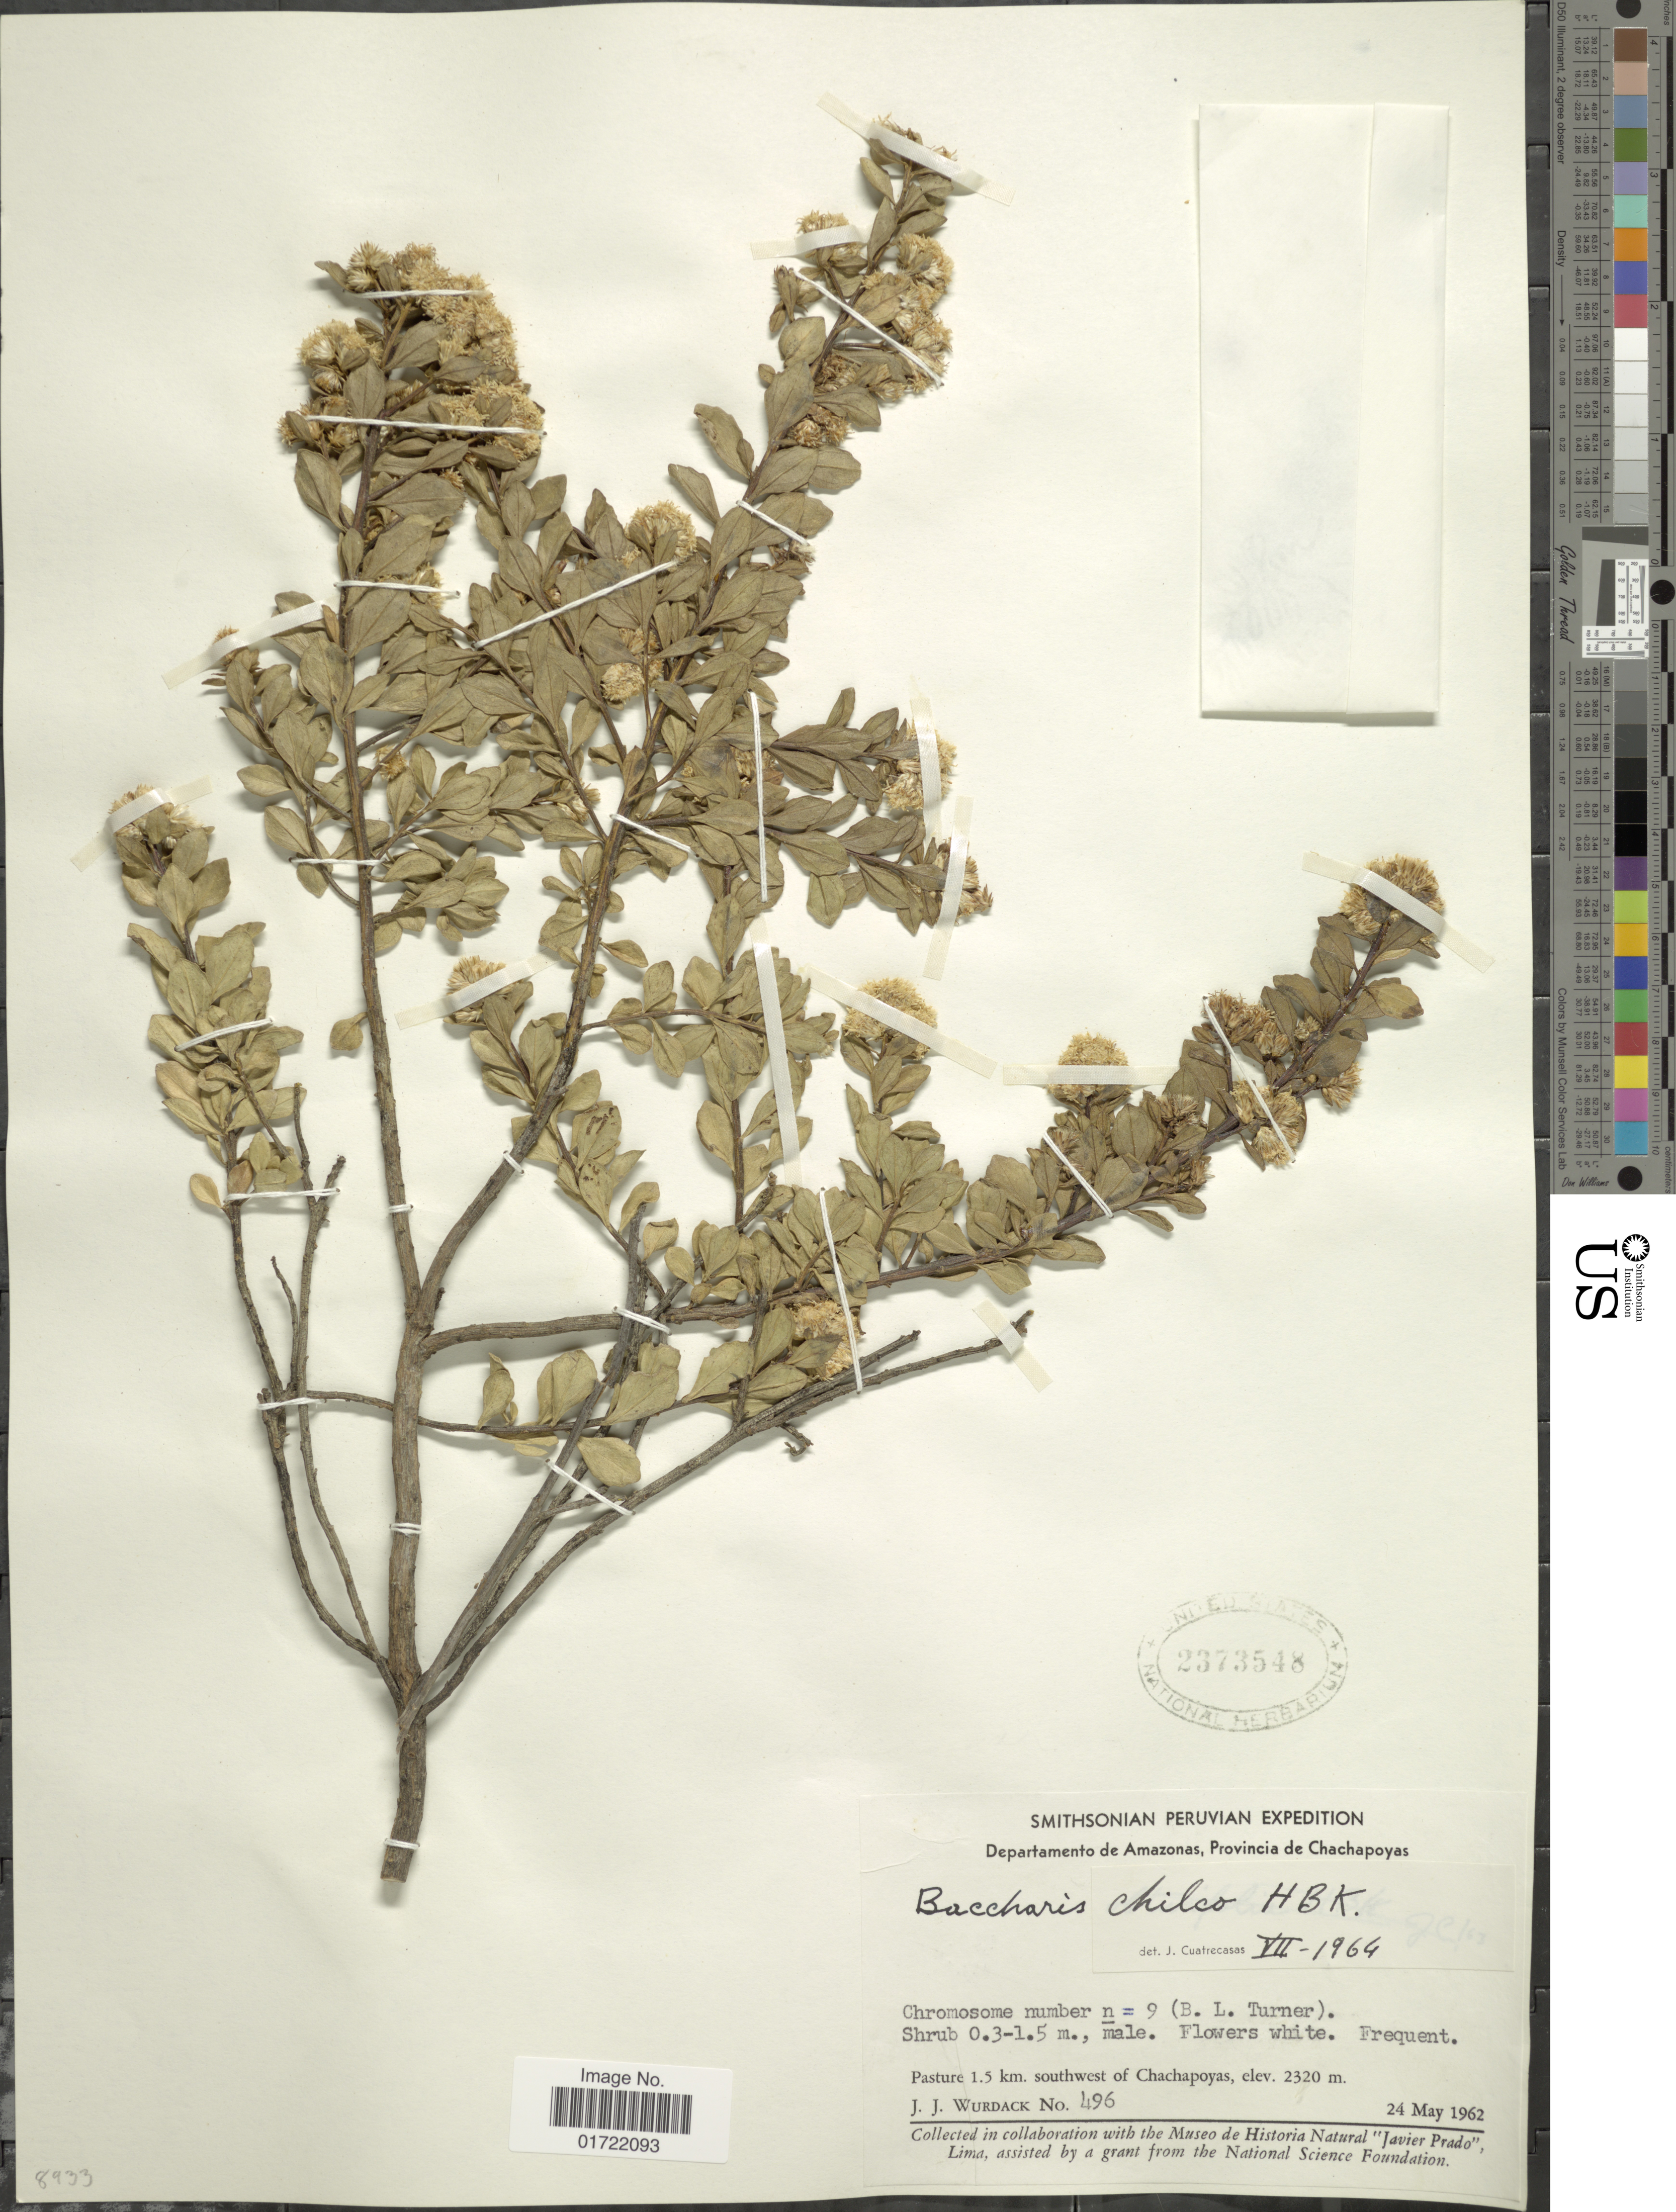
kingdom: Plantae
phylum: Tracheophyta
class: Magnoliopsida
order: Asterales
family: Asteraceae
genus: Baccharis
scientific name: Baccharis chilco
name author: Kunth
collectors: J. J. Wurdack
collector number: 496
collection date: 1962-05-24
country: Peru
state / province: Amazonas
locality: Departamento de Amazonas, Provincia de Chachapoyas, Pasture 1.5 km. southwest of Chachapoyas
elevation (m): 2320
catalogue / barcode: US 2373548